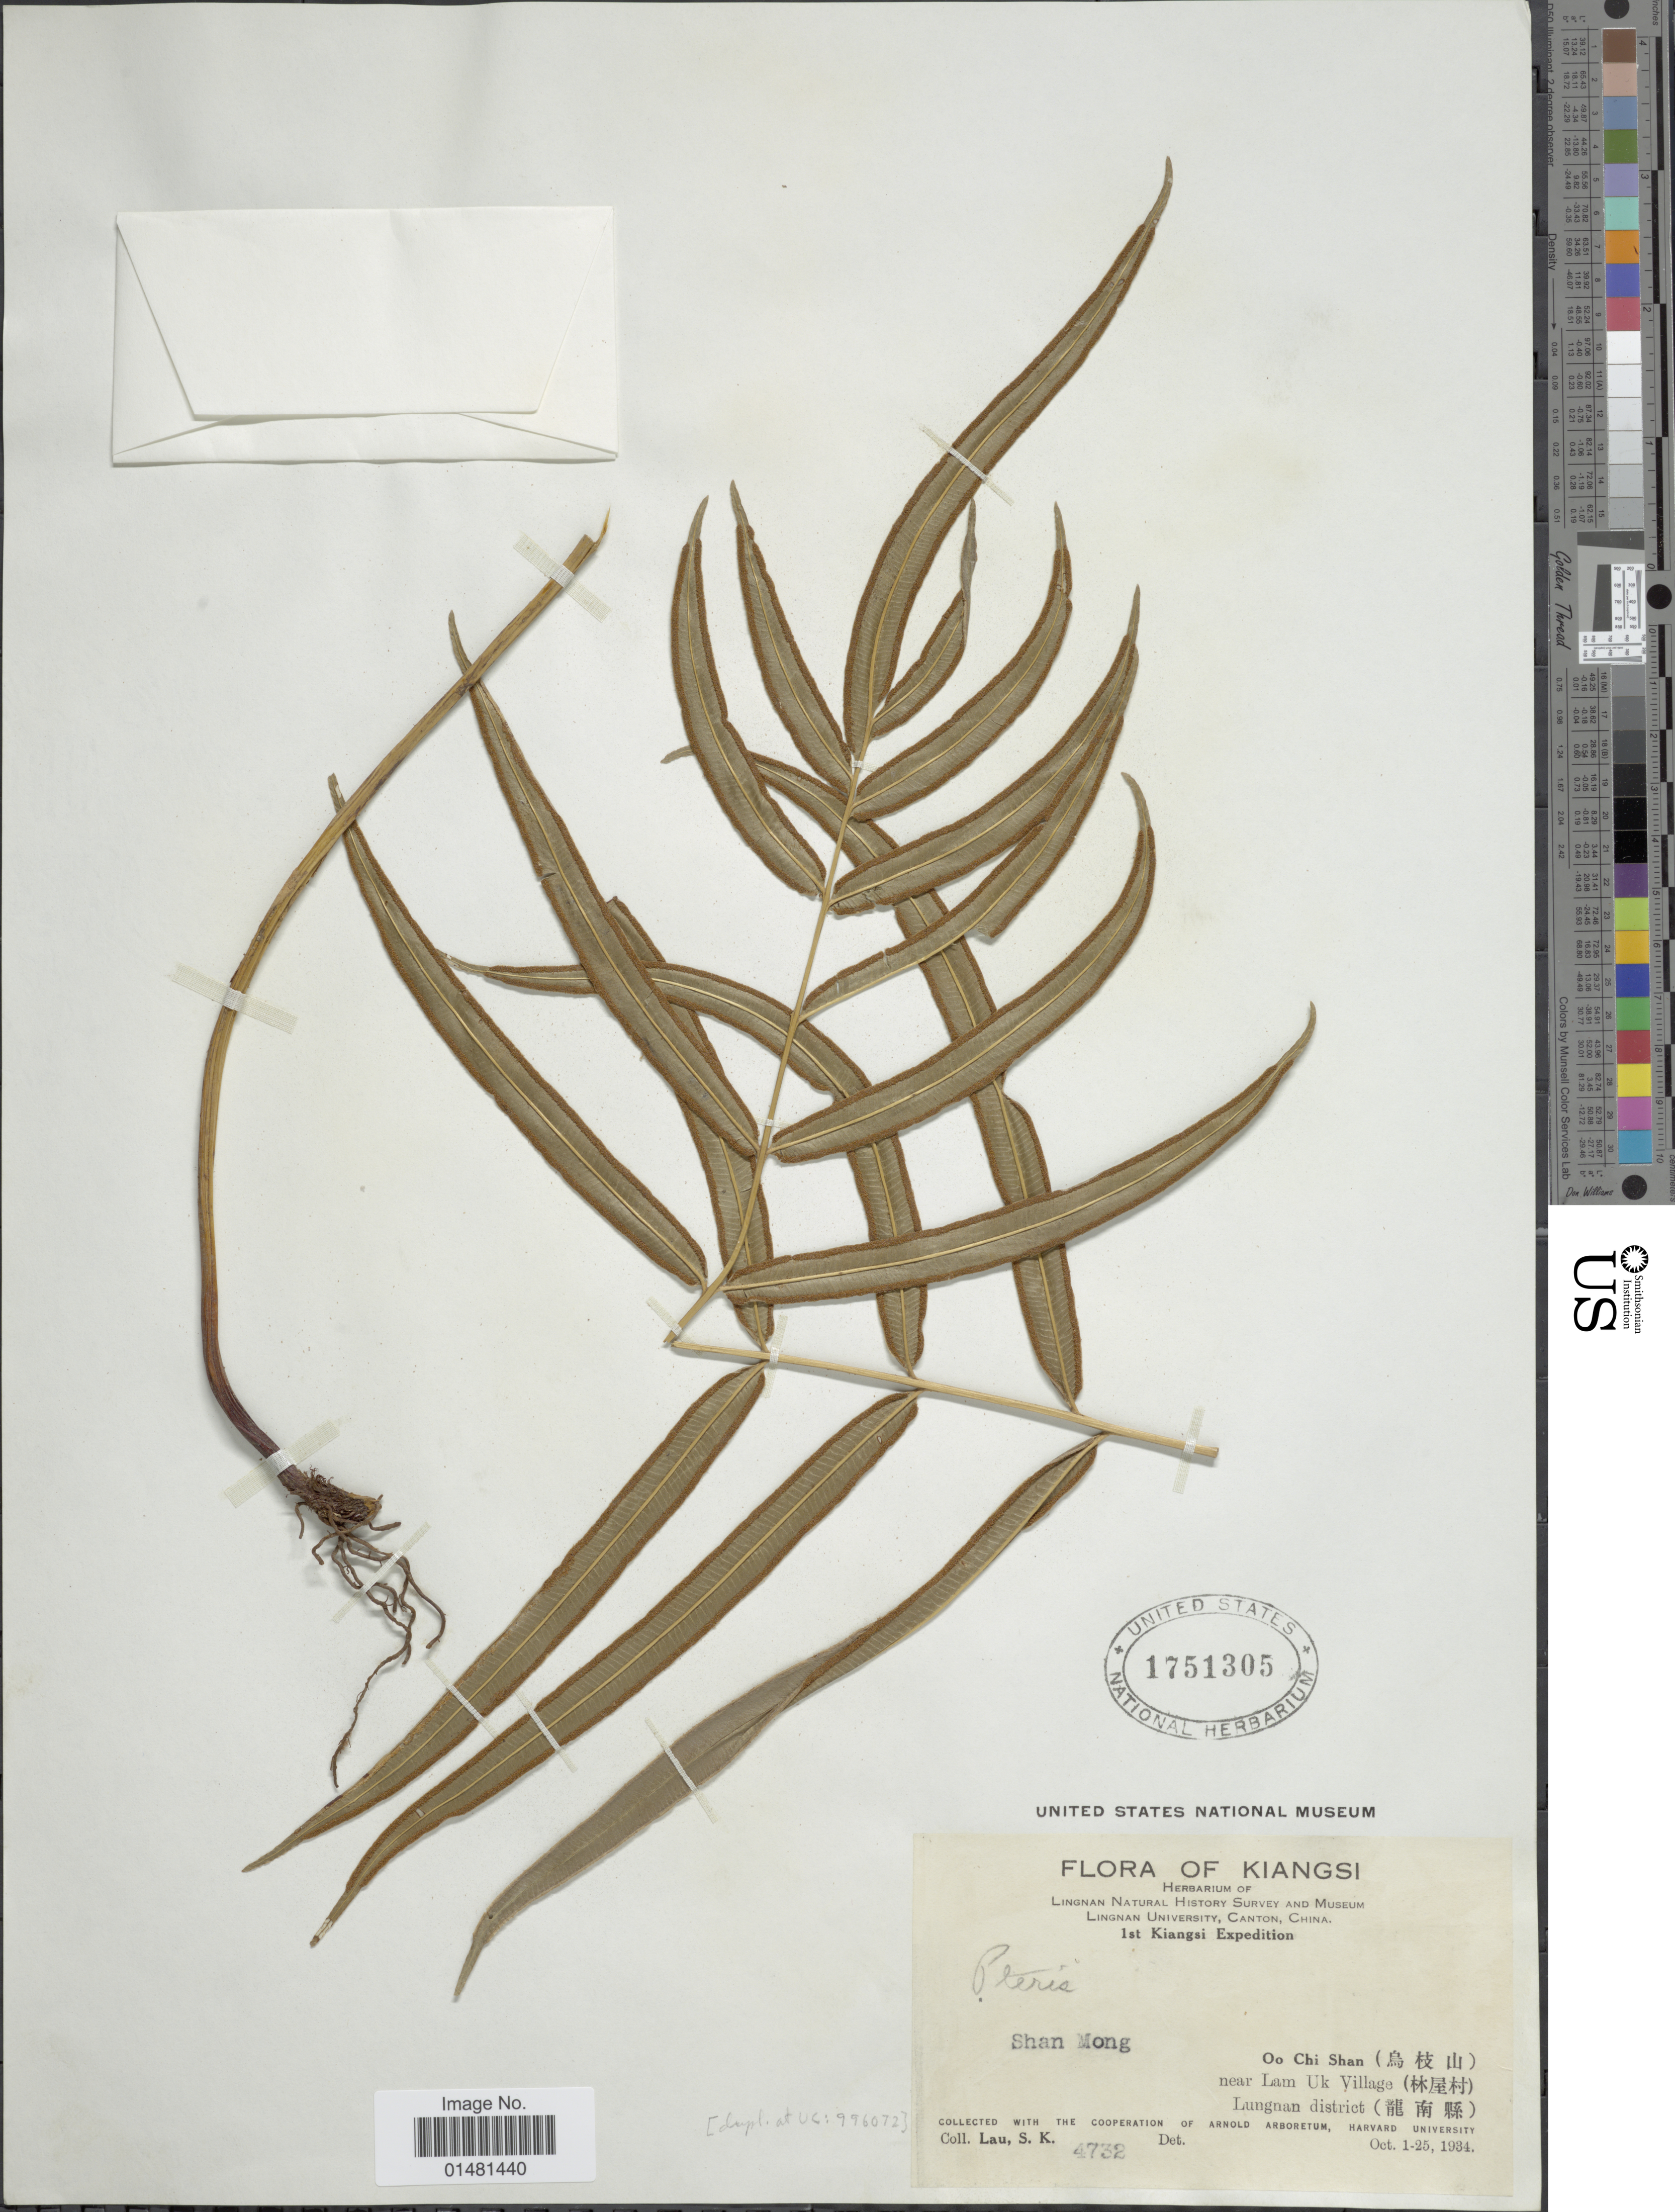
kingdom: Plantae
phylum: Tracheophyta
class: Polypodiopsida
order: Polypodiales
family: Pteridaceae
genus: Pteris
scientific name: Pteris sp.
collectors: S. K. Lau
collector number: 4732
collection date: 1934-10-01/1934-10-25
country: China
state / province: Jiangxi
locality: Kiangsi, Shan Mong, Oo Chi Shan (X) near Lam Uk Village (X) Lunguan district (X)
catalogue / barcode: US 1751305